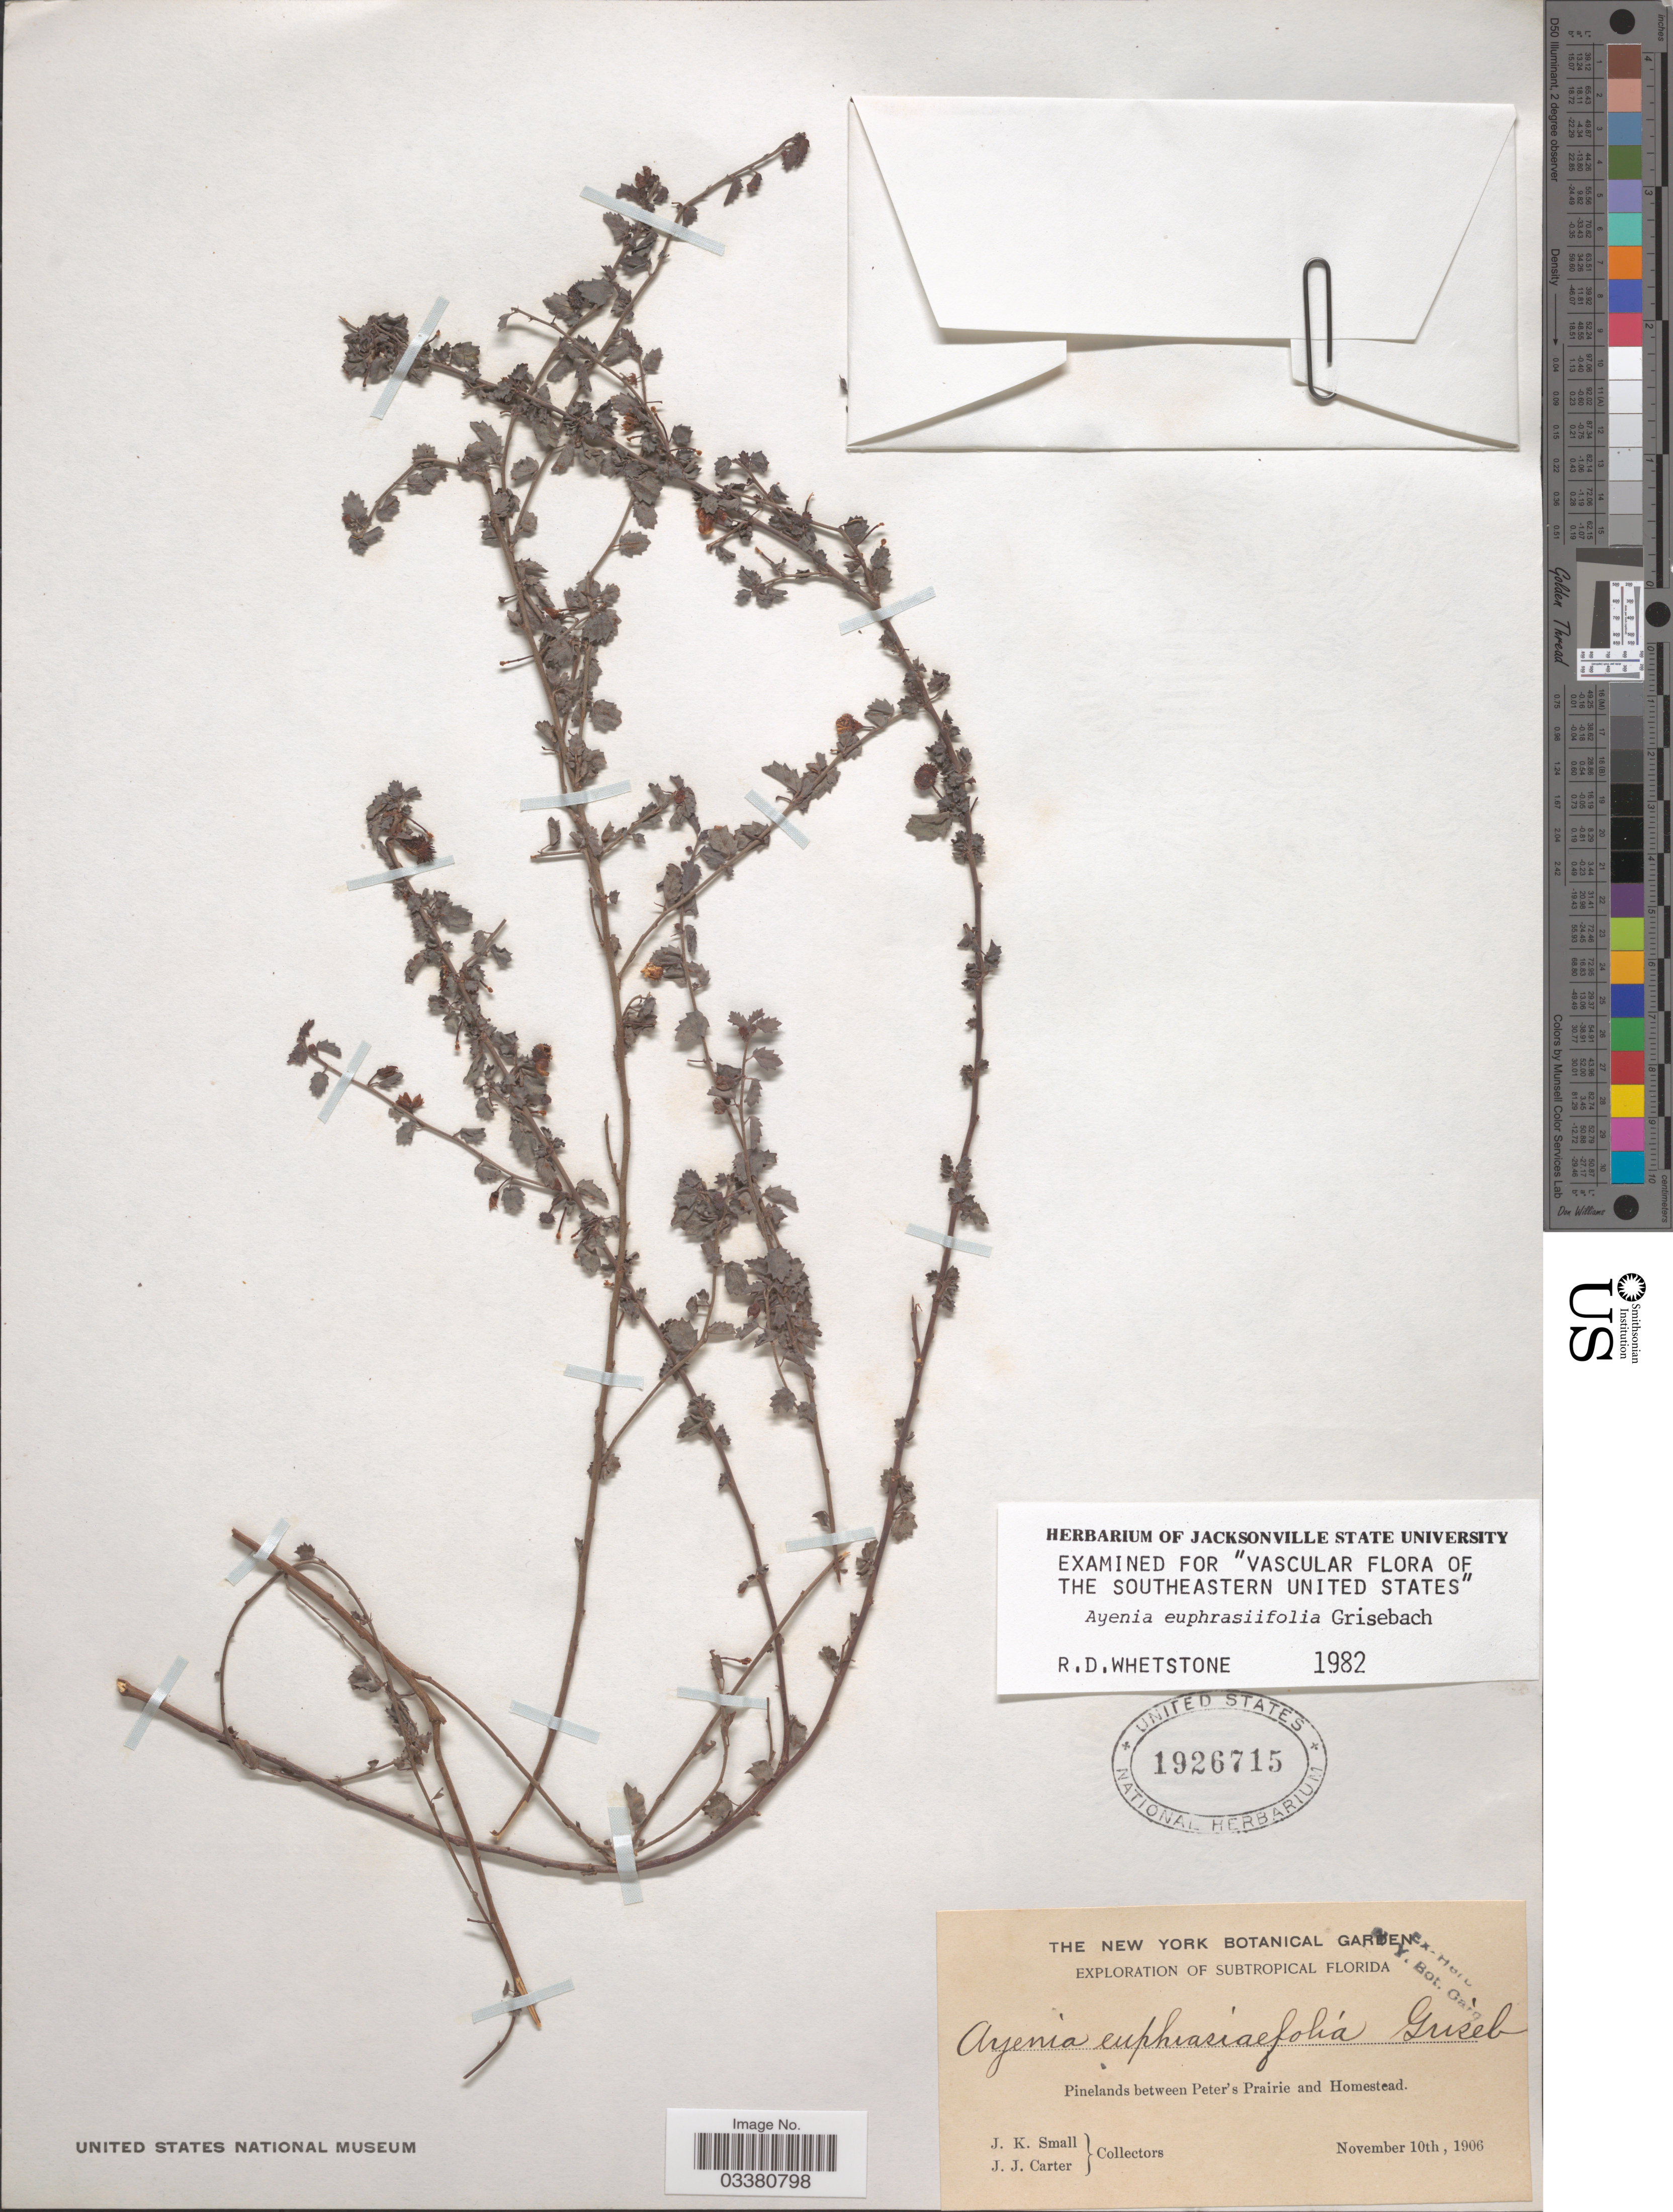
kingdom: Plantae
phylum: Tracheophyta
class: Magnoliopsida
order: Malvales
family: Malvaceae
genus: Ayenia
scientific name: Ayenia euphrasiifolia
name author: Griseb.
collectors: J. K. Small & J. Carter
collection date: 1906-11-10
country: United States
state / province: Florida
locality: Subtropical Florida. Pinelands between Peter's Prairie and Homestead.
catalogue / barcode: US 1926715